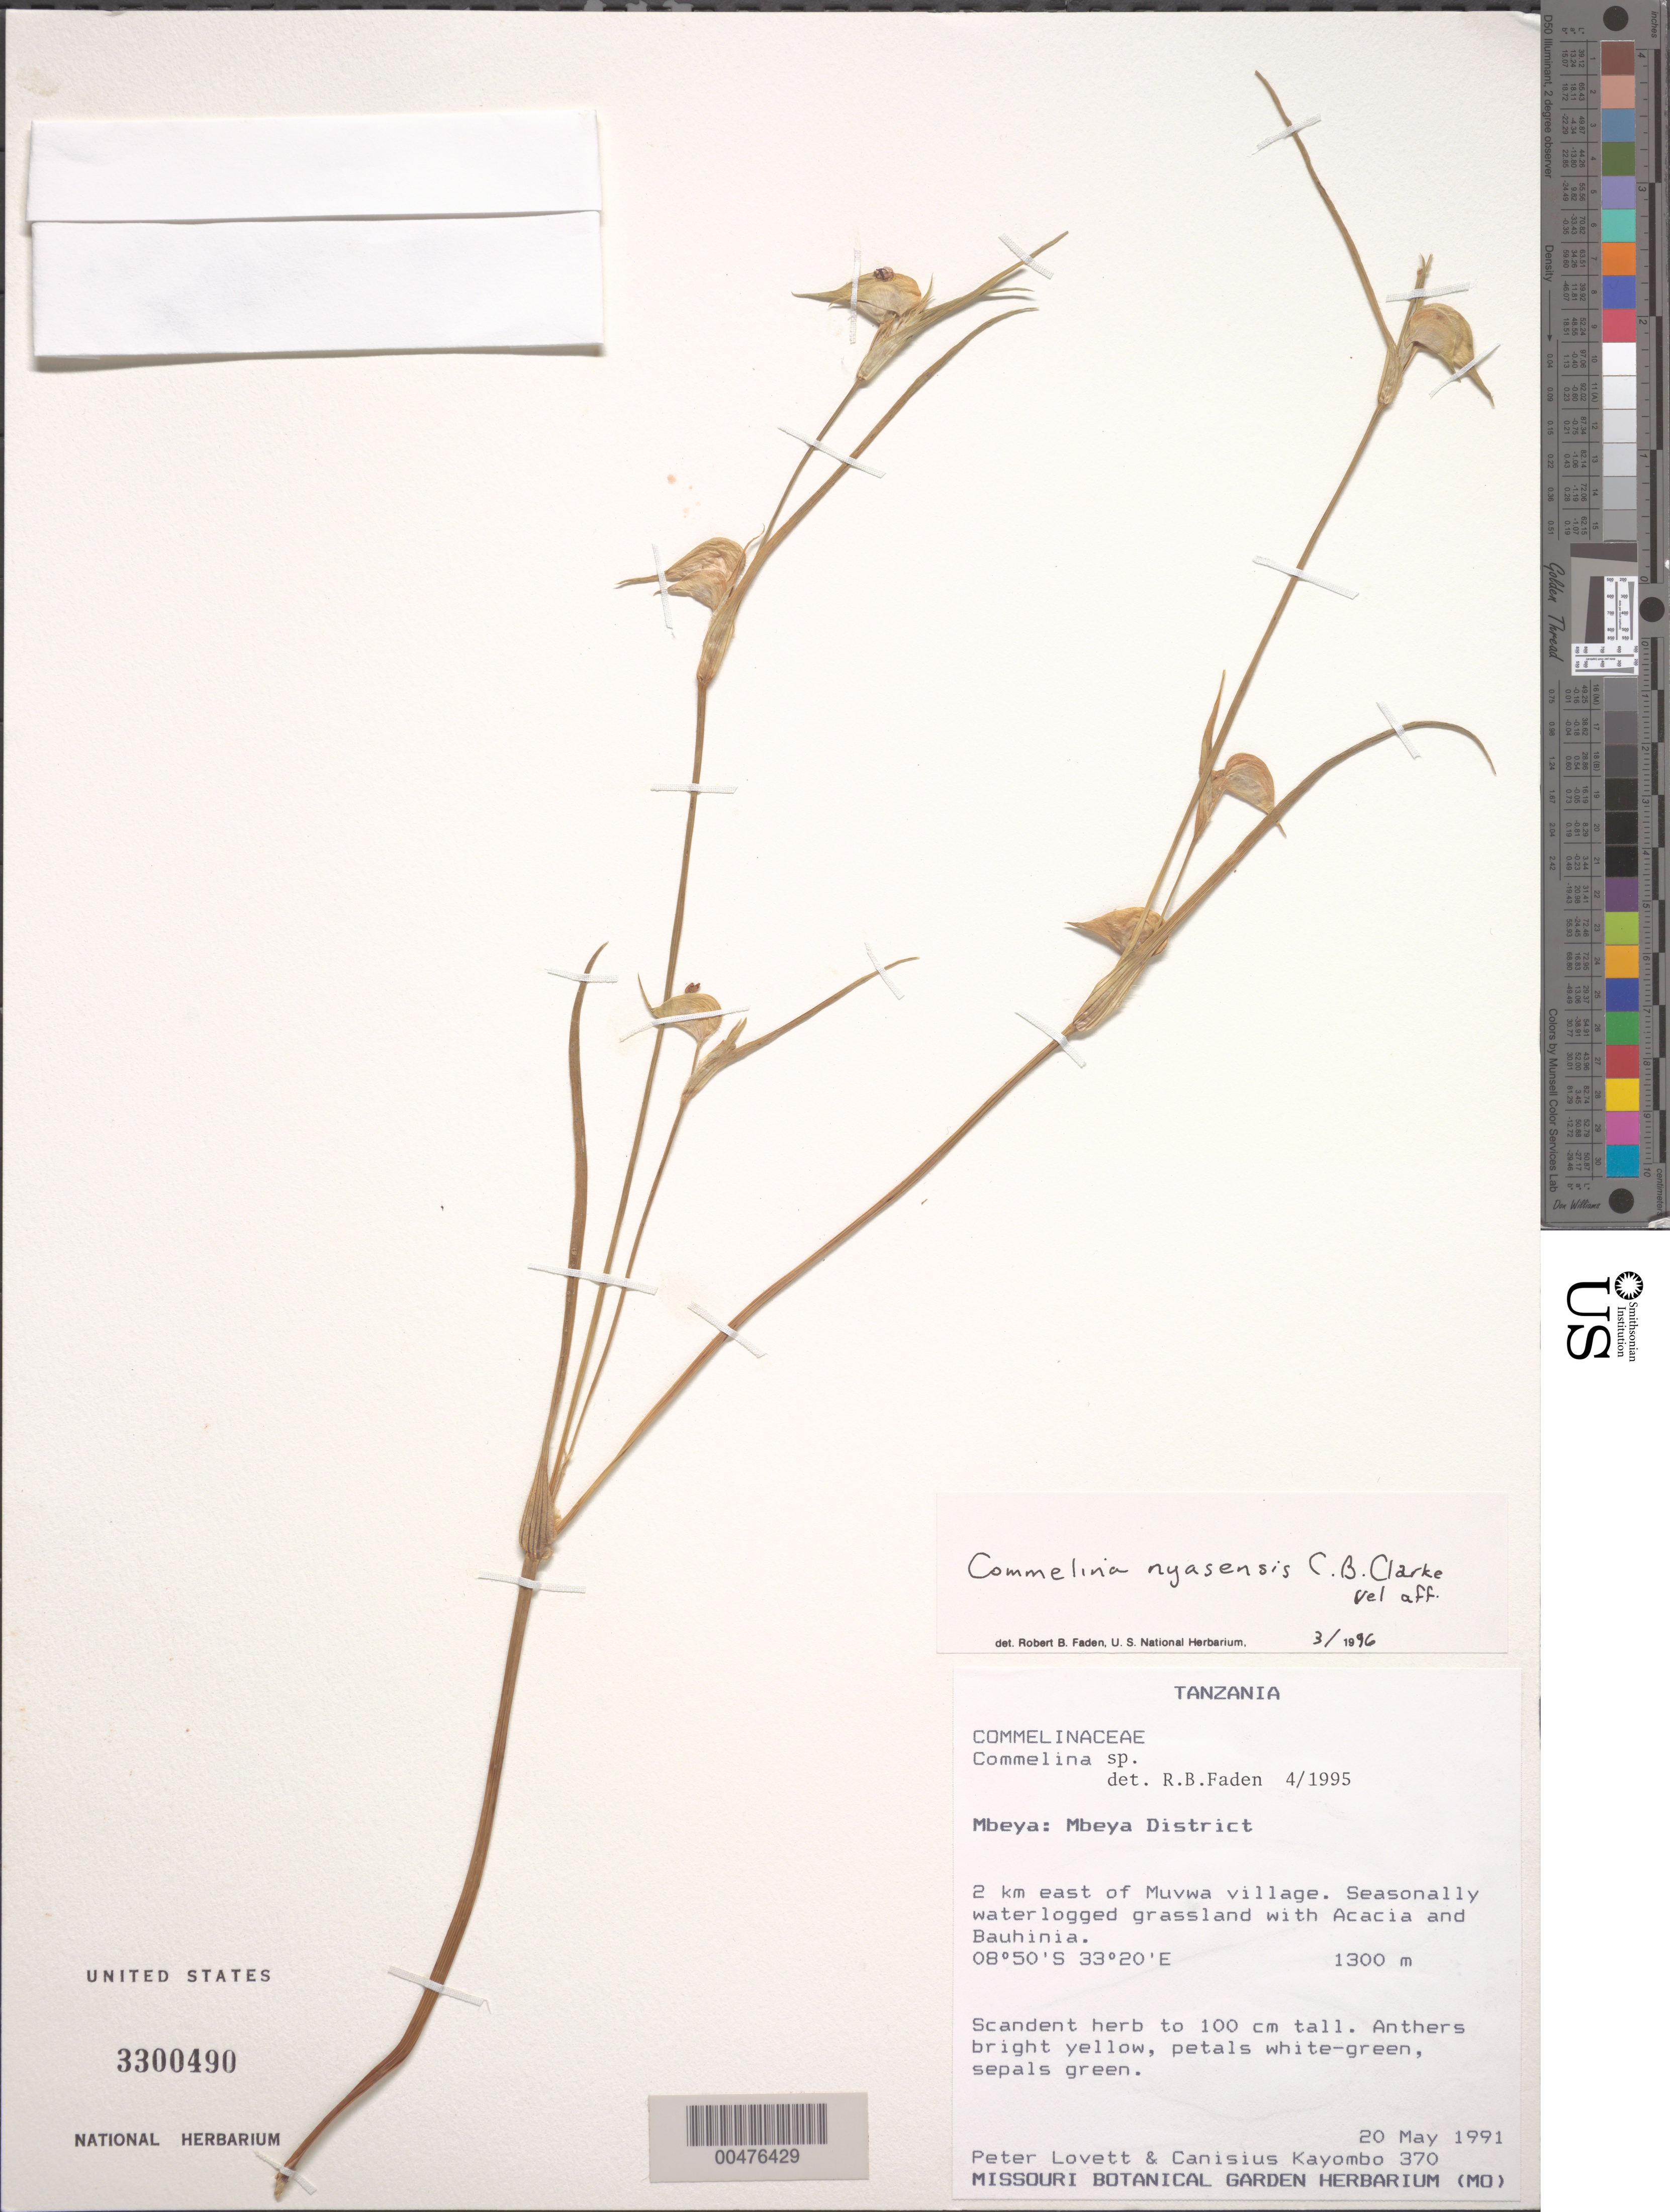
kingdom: Plantae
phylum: Tracheophyta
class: Liliopsida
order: Commelinales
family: Commelinaceae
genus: Commelina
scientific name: Commelina nyasensis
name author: C.B. Clarke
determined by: Faden, Robert B., (US), Smithsonian Institution - National Museum of Natural History (UNITED STATES)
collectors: P. Lovett & C. J. Kayombo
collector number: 370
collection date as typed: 20 May 1991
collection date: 1991-05-20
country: Tanzania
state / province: Mbeya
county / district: Mbeya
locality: E of muvwa village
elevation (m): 1300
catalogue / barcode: US 3300490